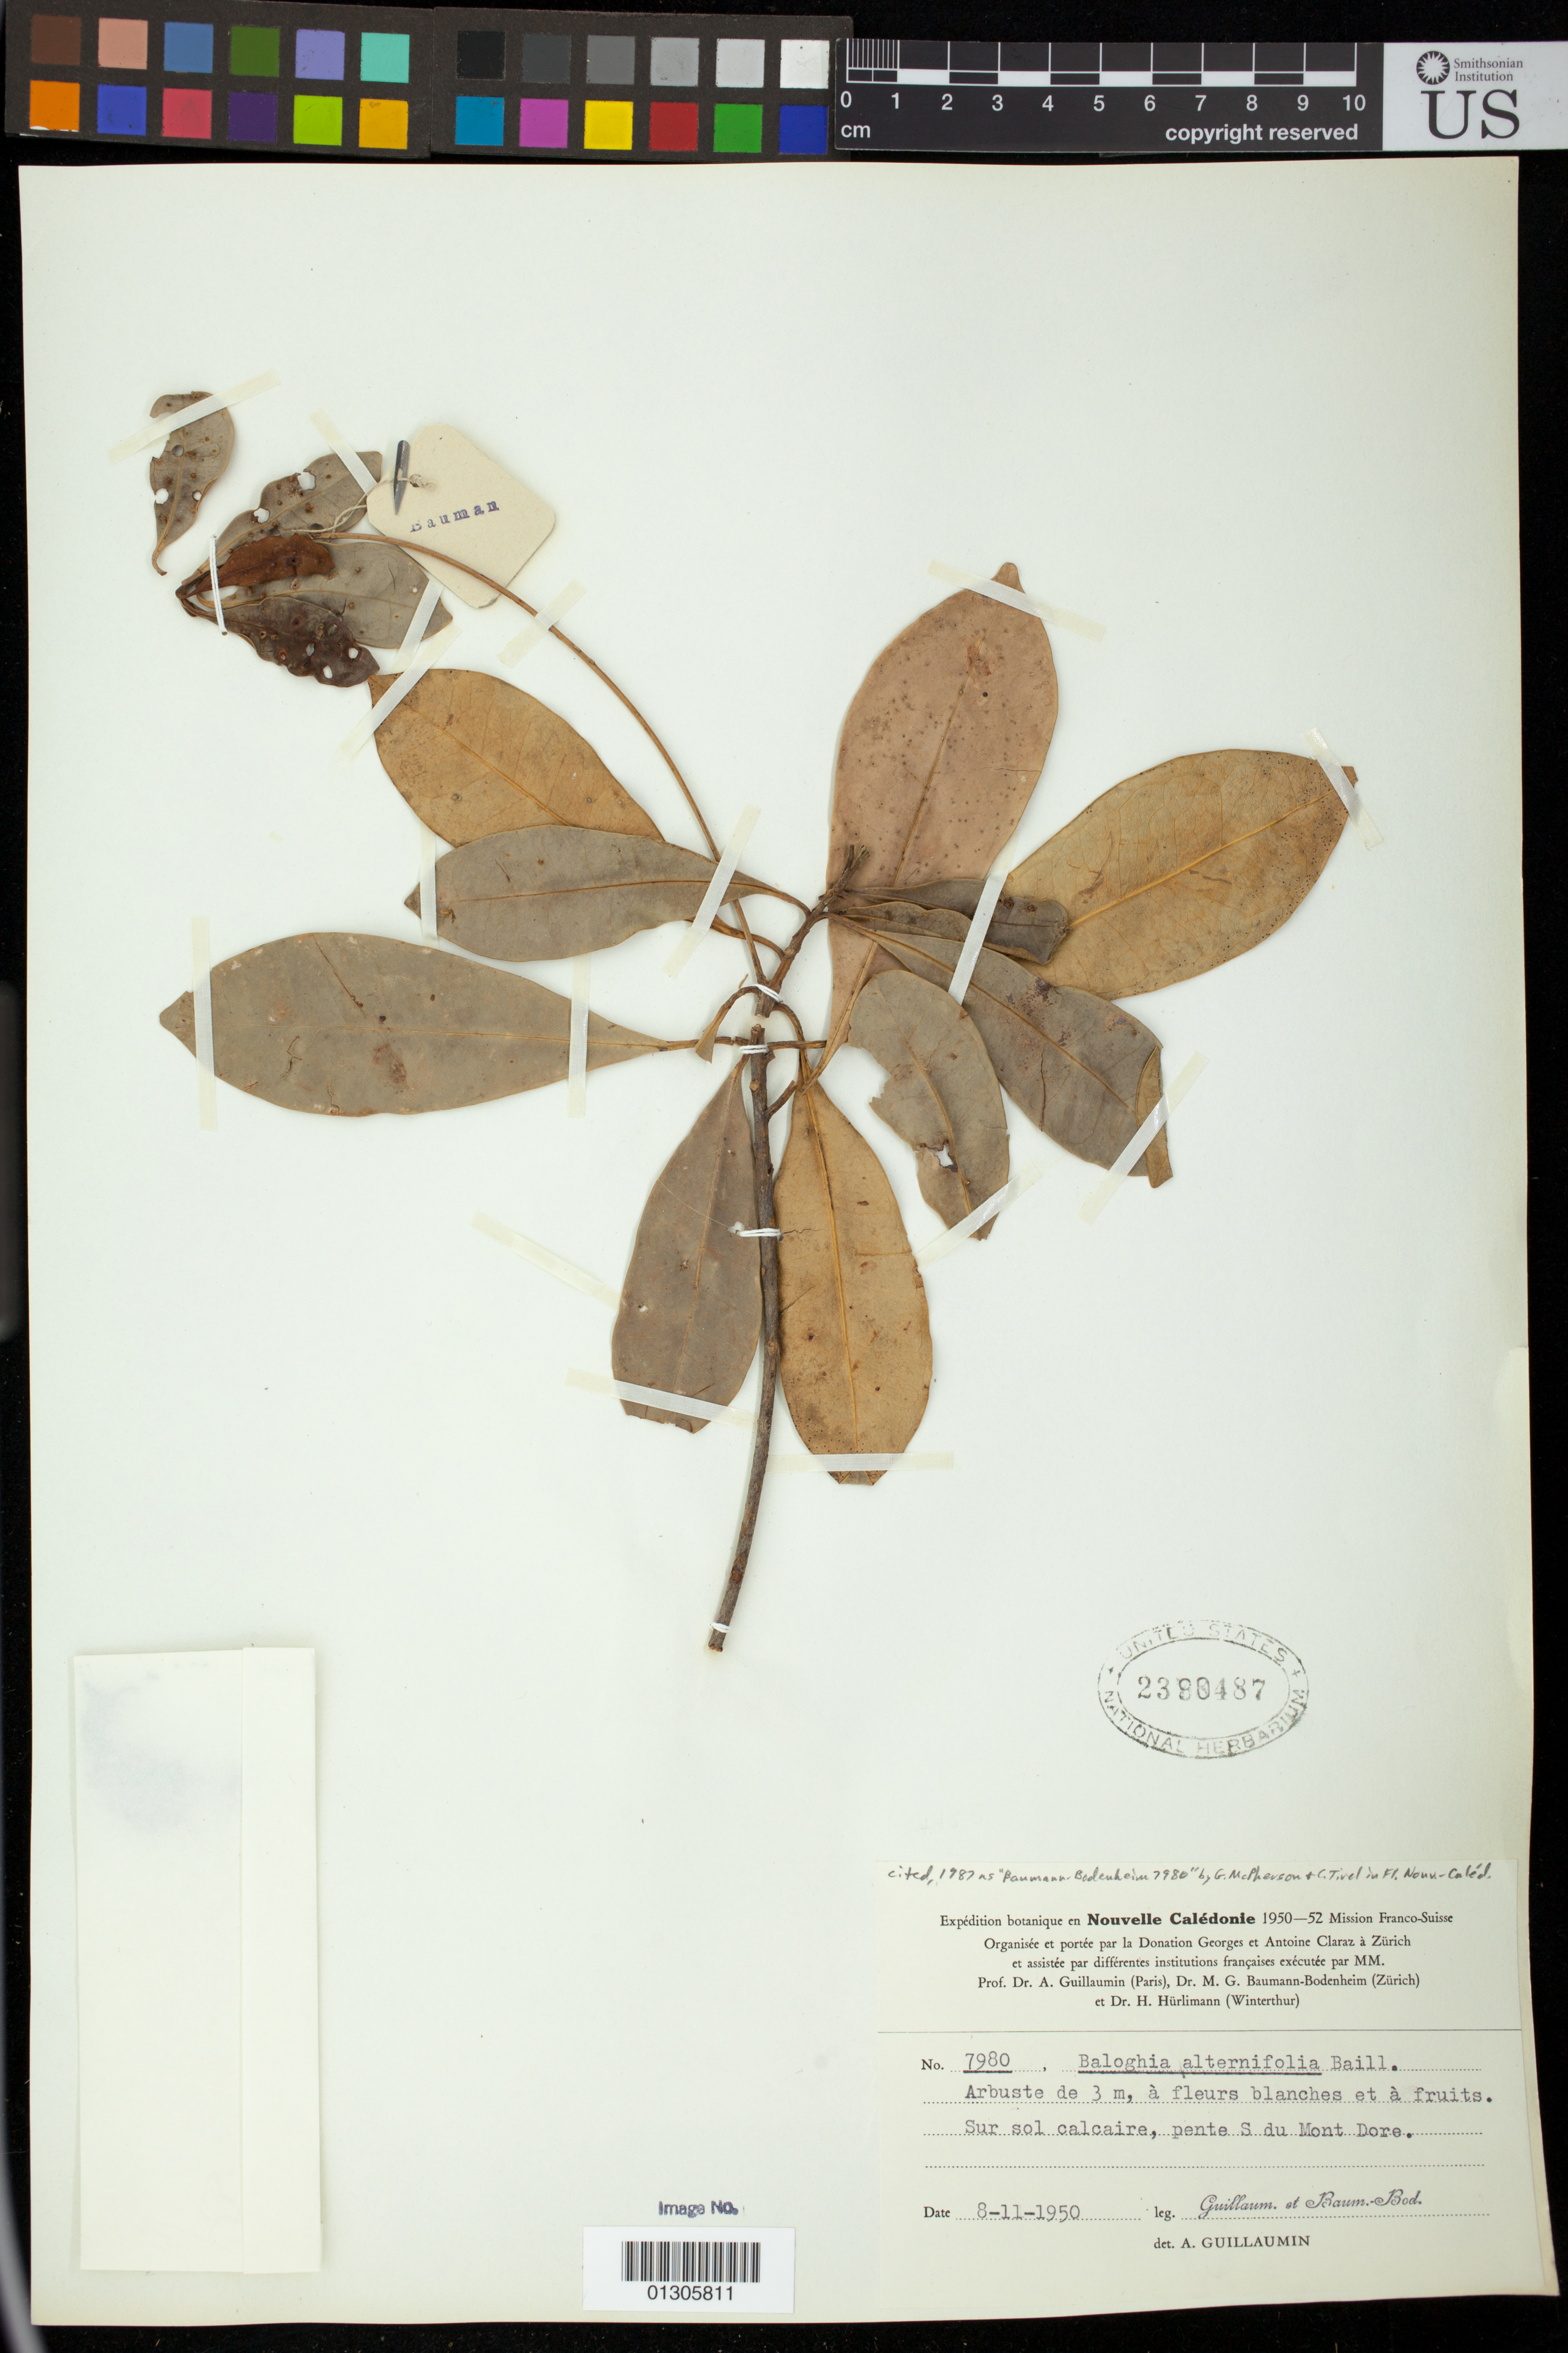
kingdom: Plantae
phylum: Tracheophyta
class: Magnoliopsida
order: Malpighiales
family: Euphorbiaceae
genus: Baloghia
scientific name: Baloghia alternifolia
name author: Baill.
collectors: A. Guillaumin & M. G. Baumann-Bodenheim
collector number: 7980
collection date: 1950-11-08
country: New Caledonia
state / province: South Province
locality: Pente S du Mont Dore.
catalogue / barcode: US 2390487